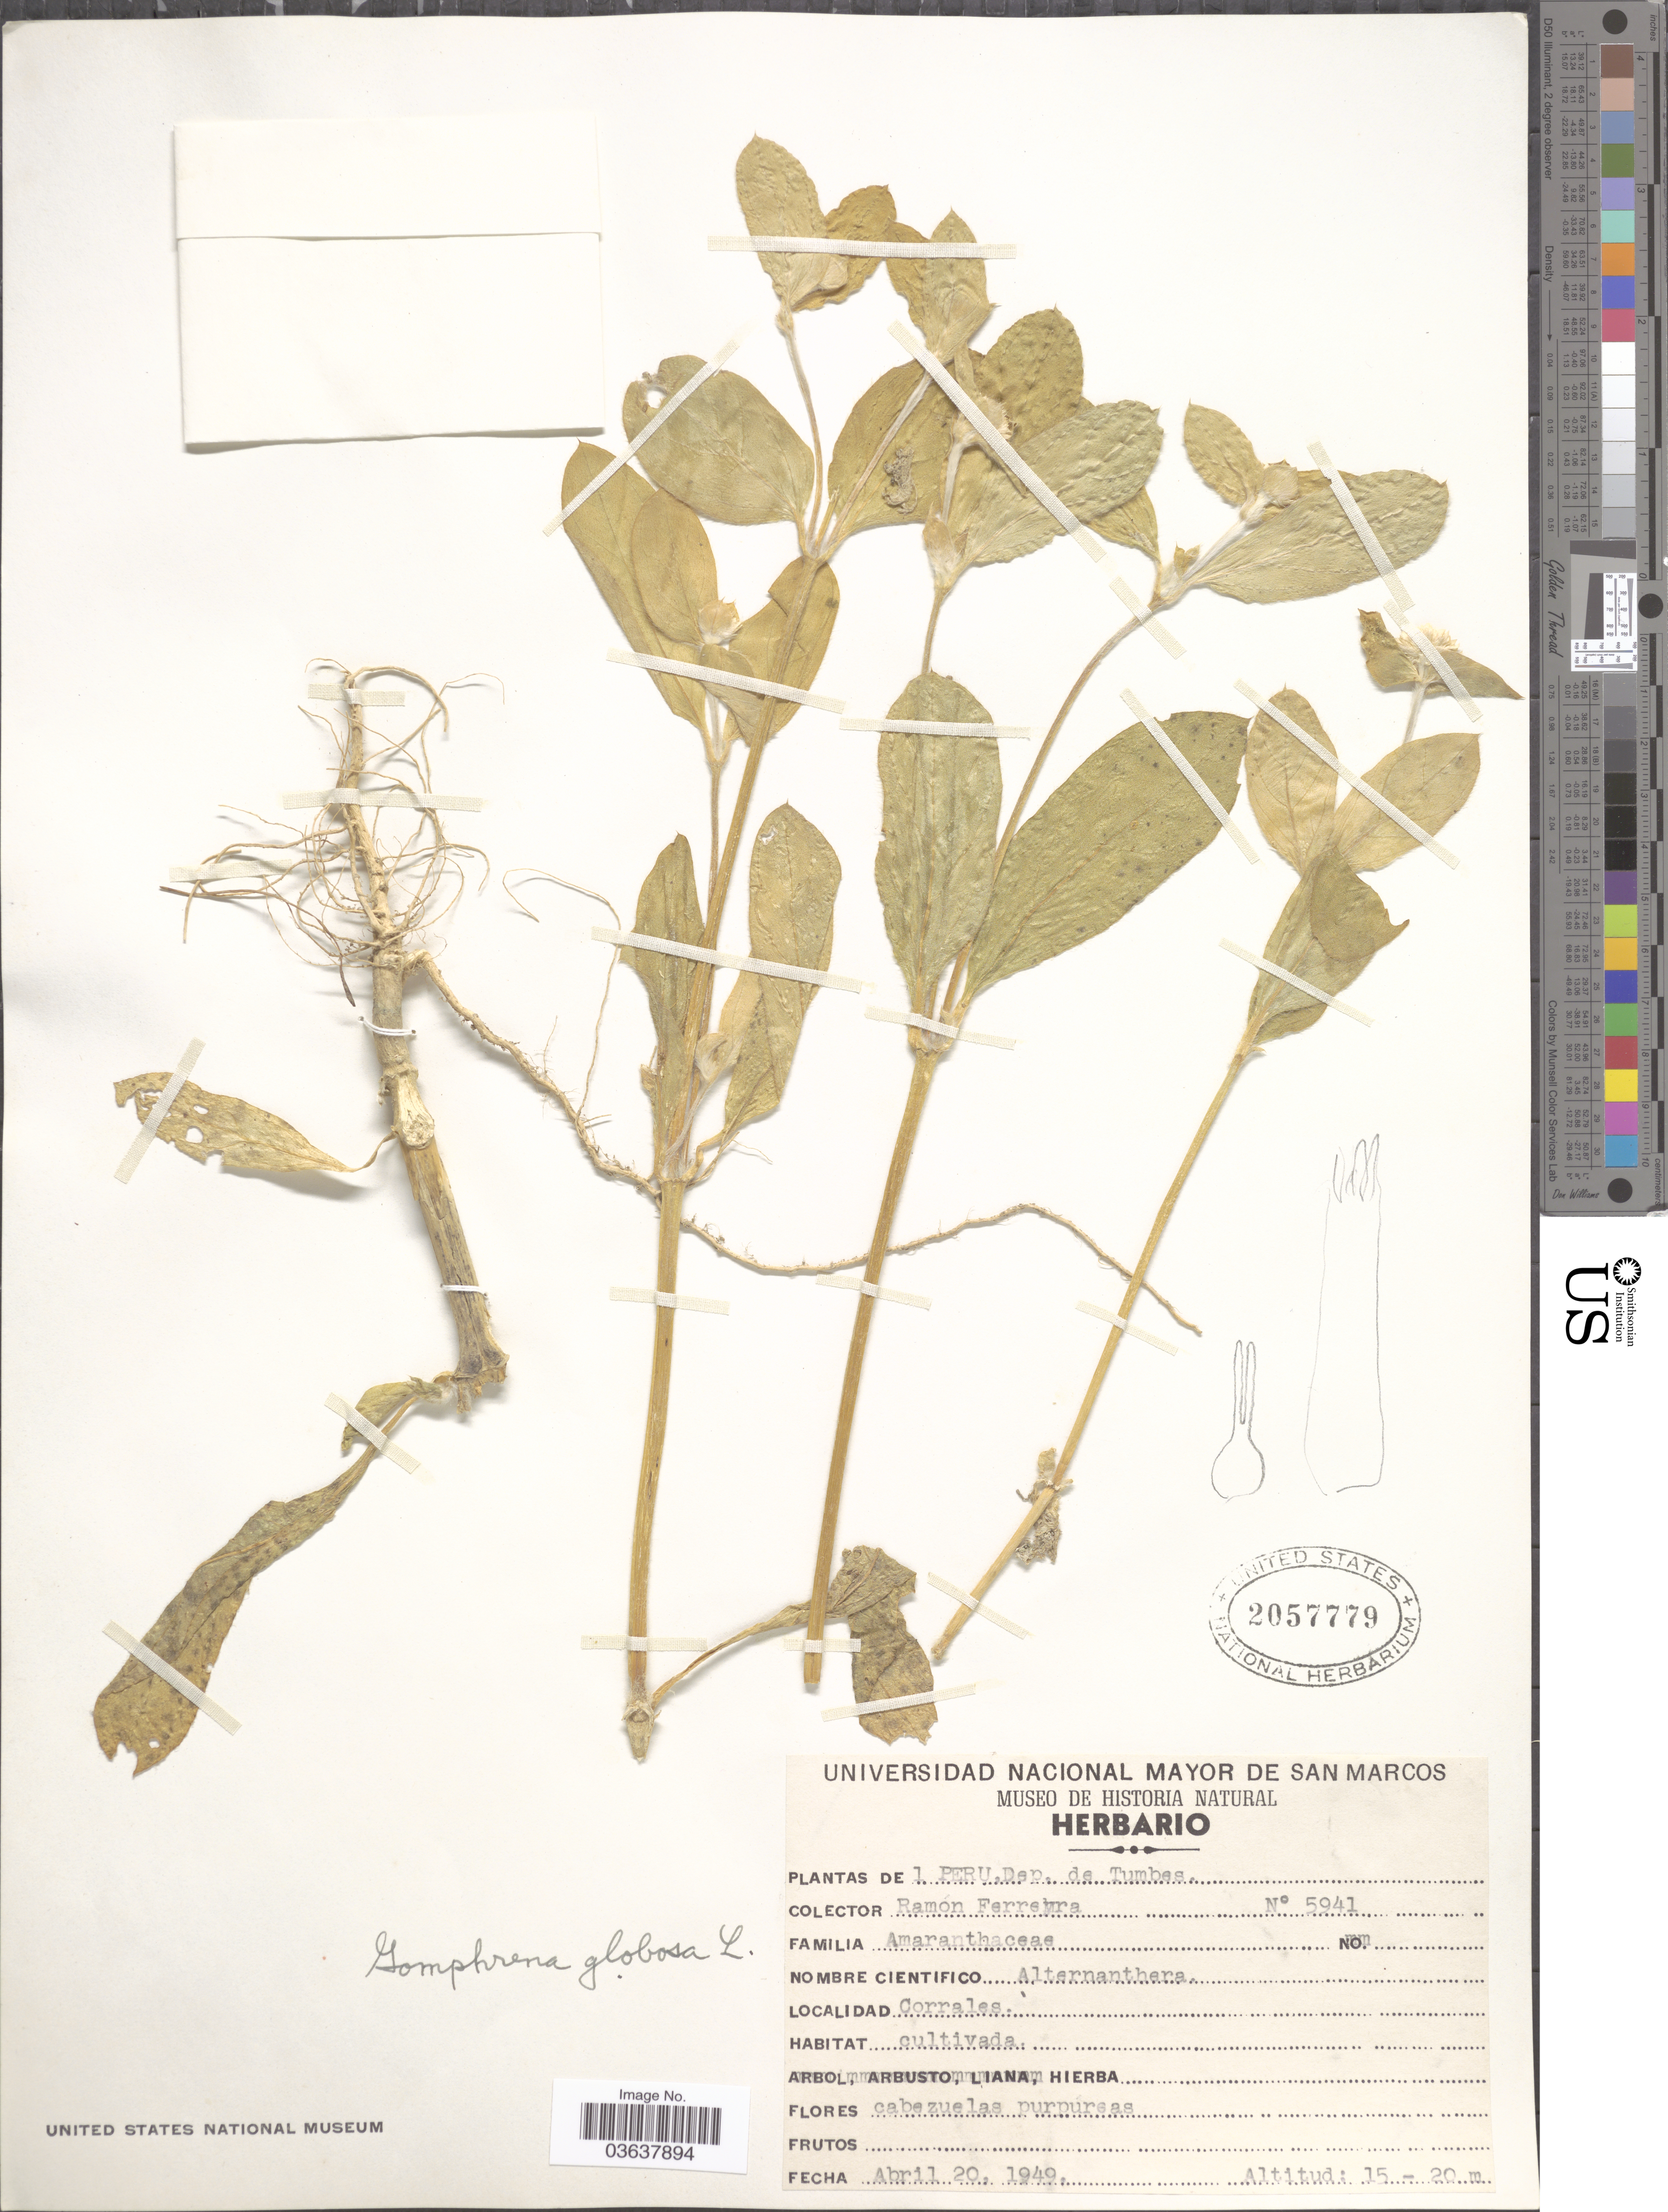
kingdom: Plantae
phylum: Tracheophyta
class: Magnoliopsida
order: Caryophyllales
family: Amaranthaceae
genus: Gomphrena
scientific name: Gomphrena globosa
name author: L.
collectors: R. A. Ferreyra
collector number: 5941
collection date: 1949-04-20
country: Peru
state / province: Tumbes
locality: Dep. de Tumbes. Corrales.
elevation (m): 15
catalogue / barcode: US 2057779